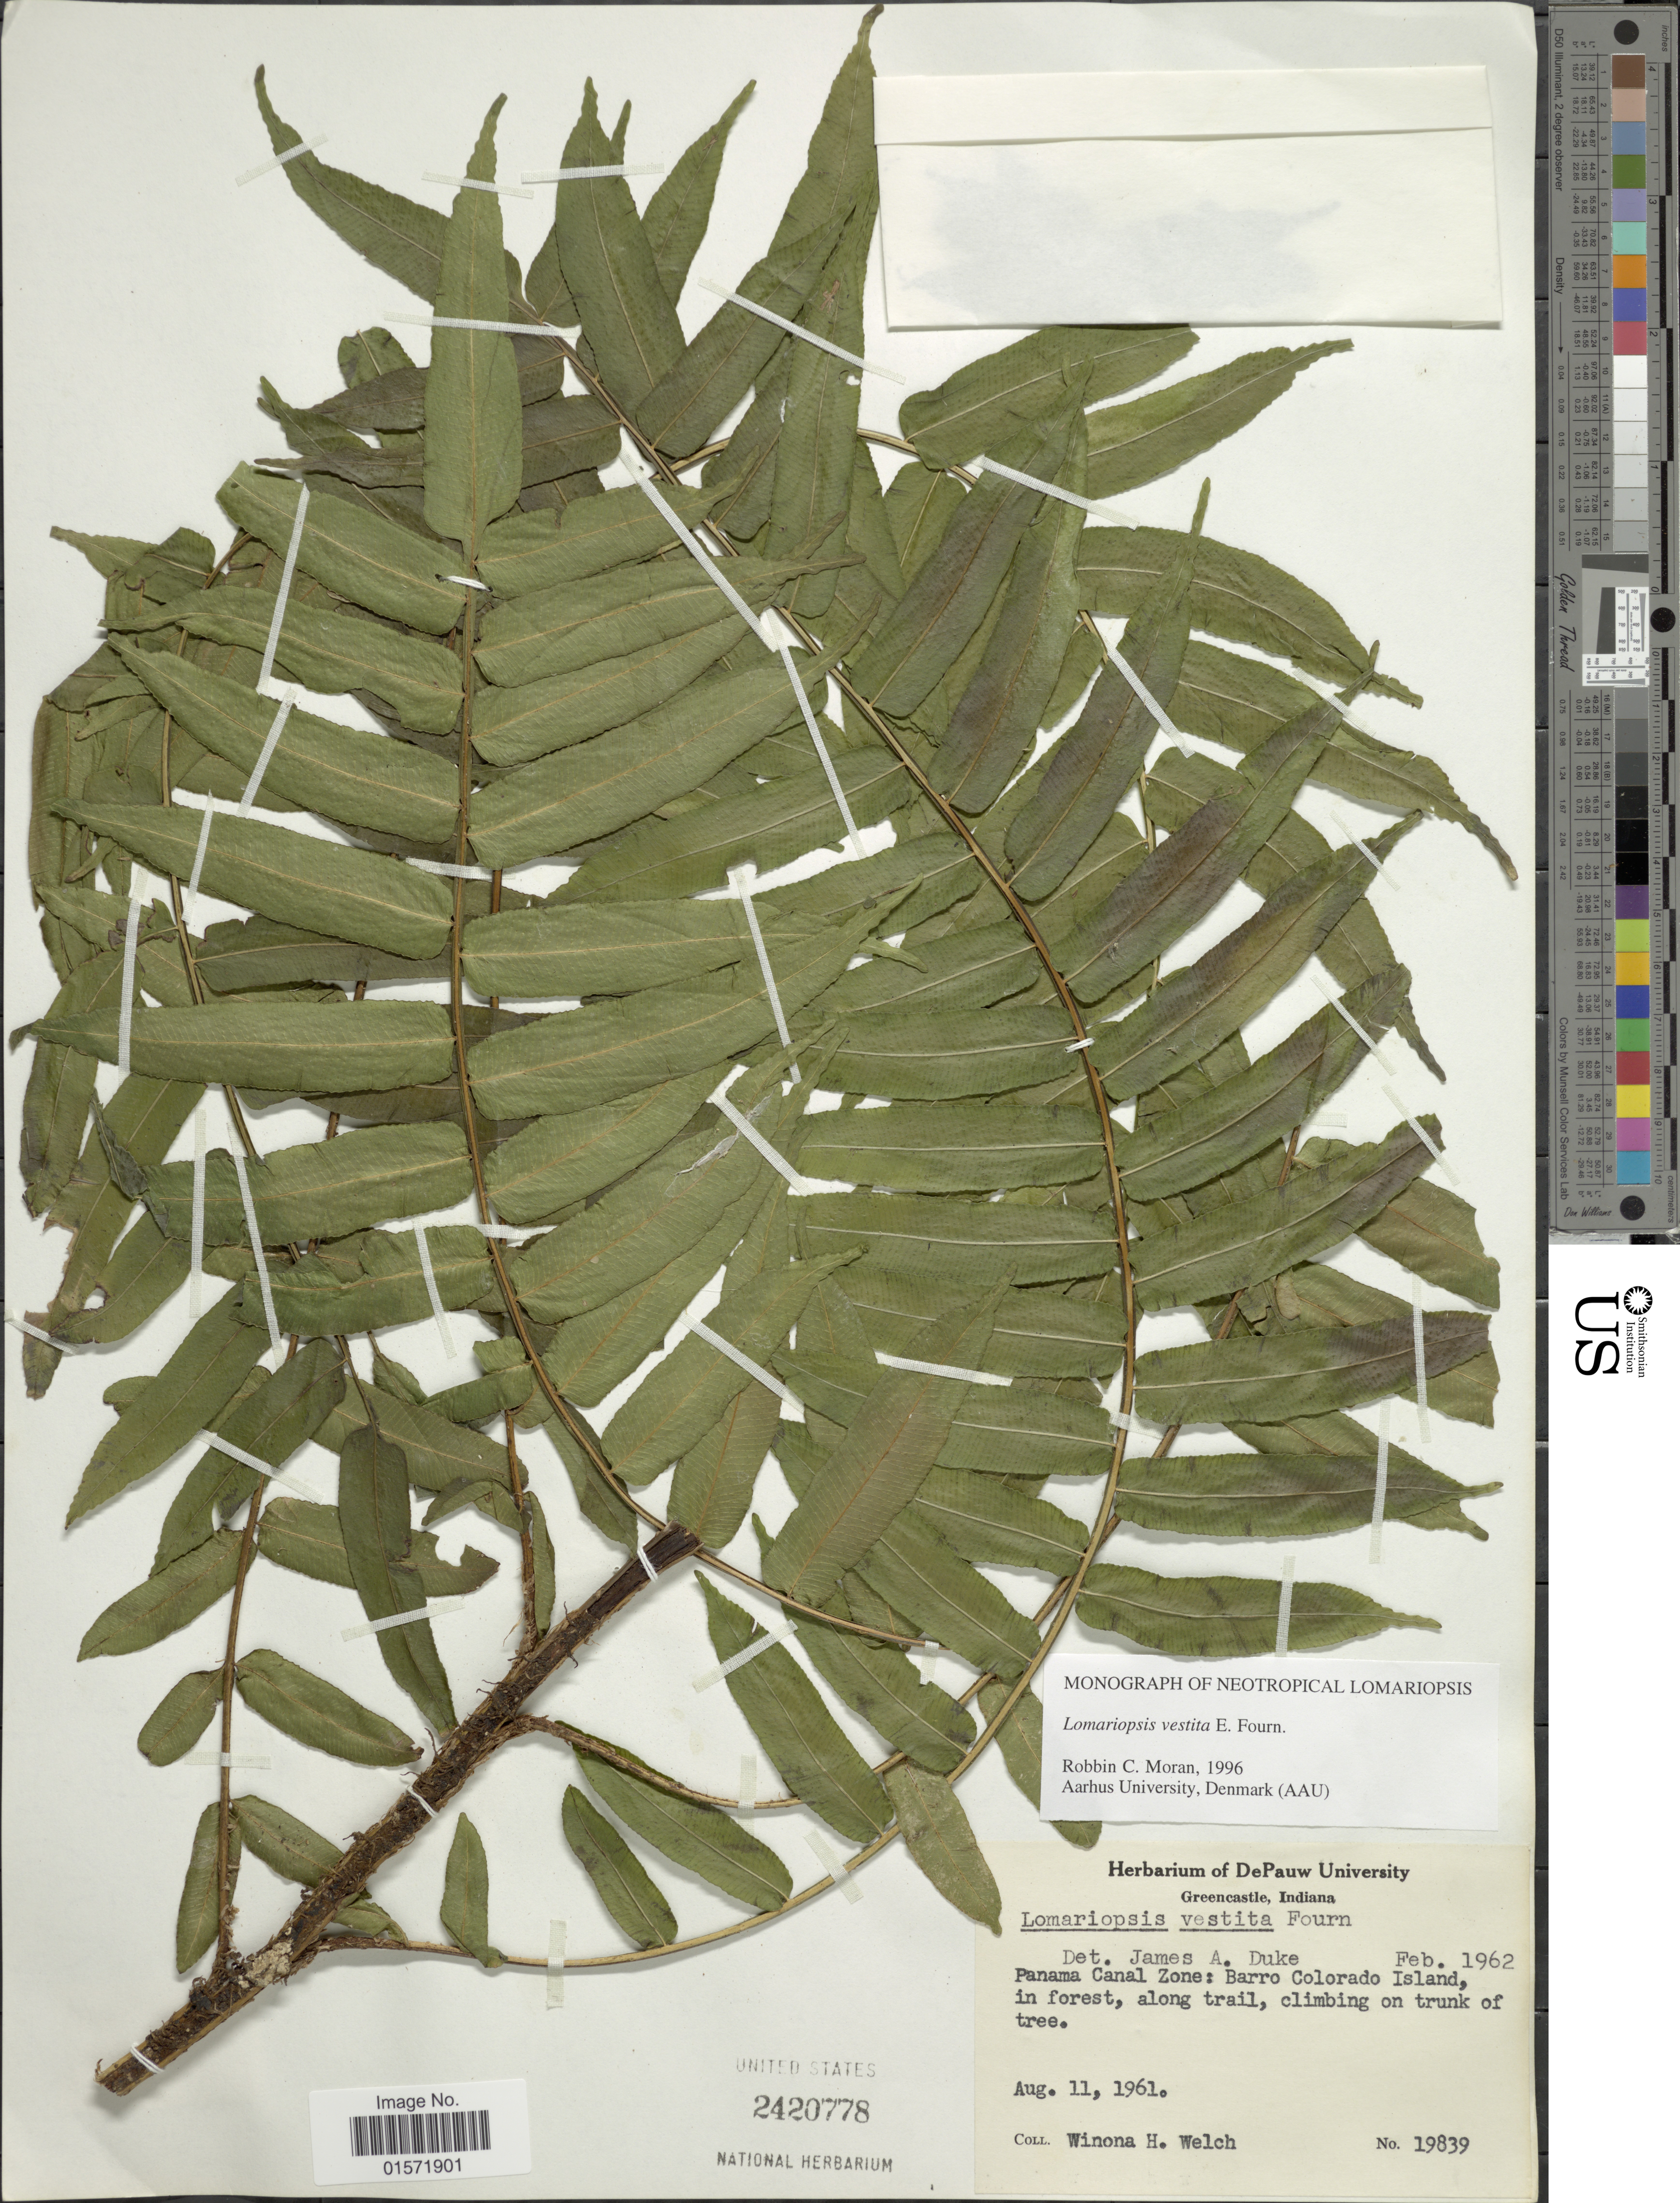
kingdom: Plantae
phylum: Tracheophyta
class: Polypodiopsida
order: Polypodiales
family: Lomariopsidaceae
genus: Lomariopsis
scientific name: Lomariopsis vestita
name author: E. Fourn.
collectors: W. H. Welch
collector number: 19839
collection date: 1961-08-11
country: Panama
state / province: Panamá Oeste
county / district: Canal Zone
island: Barro Colorado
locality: Panama Canal Zone: Barro Colorado Island, in forest, along trail, climbing on trunk of tree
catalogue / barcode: US 2420778